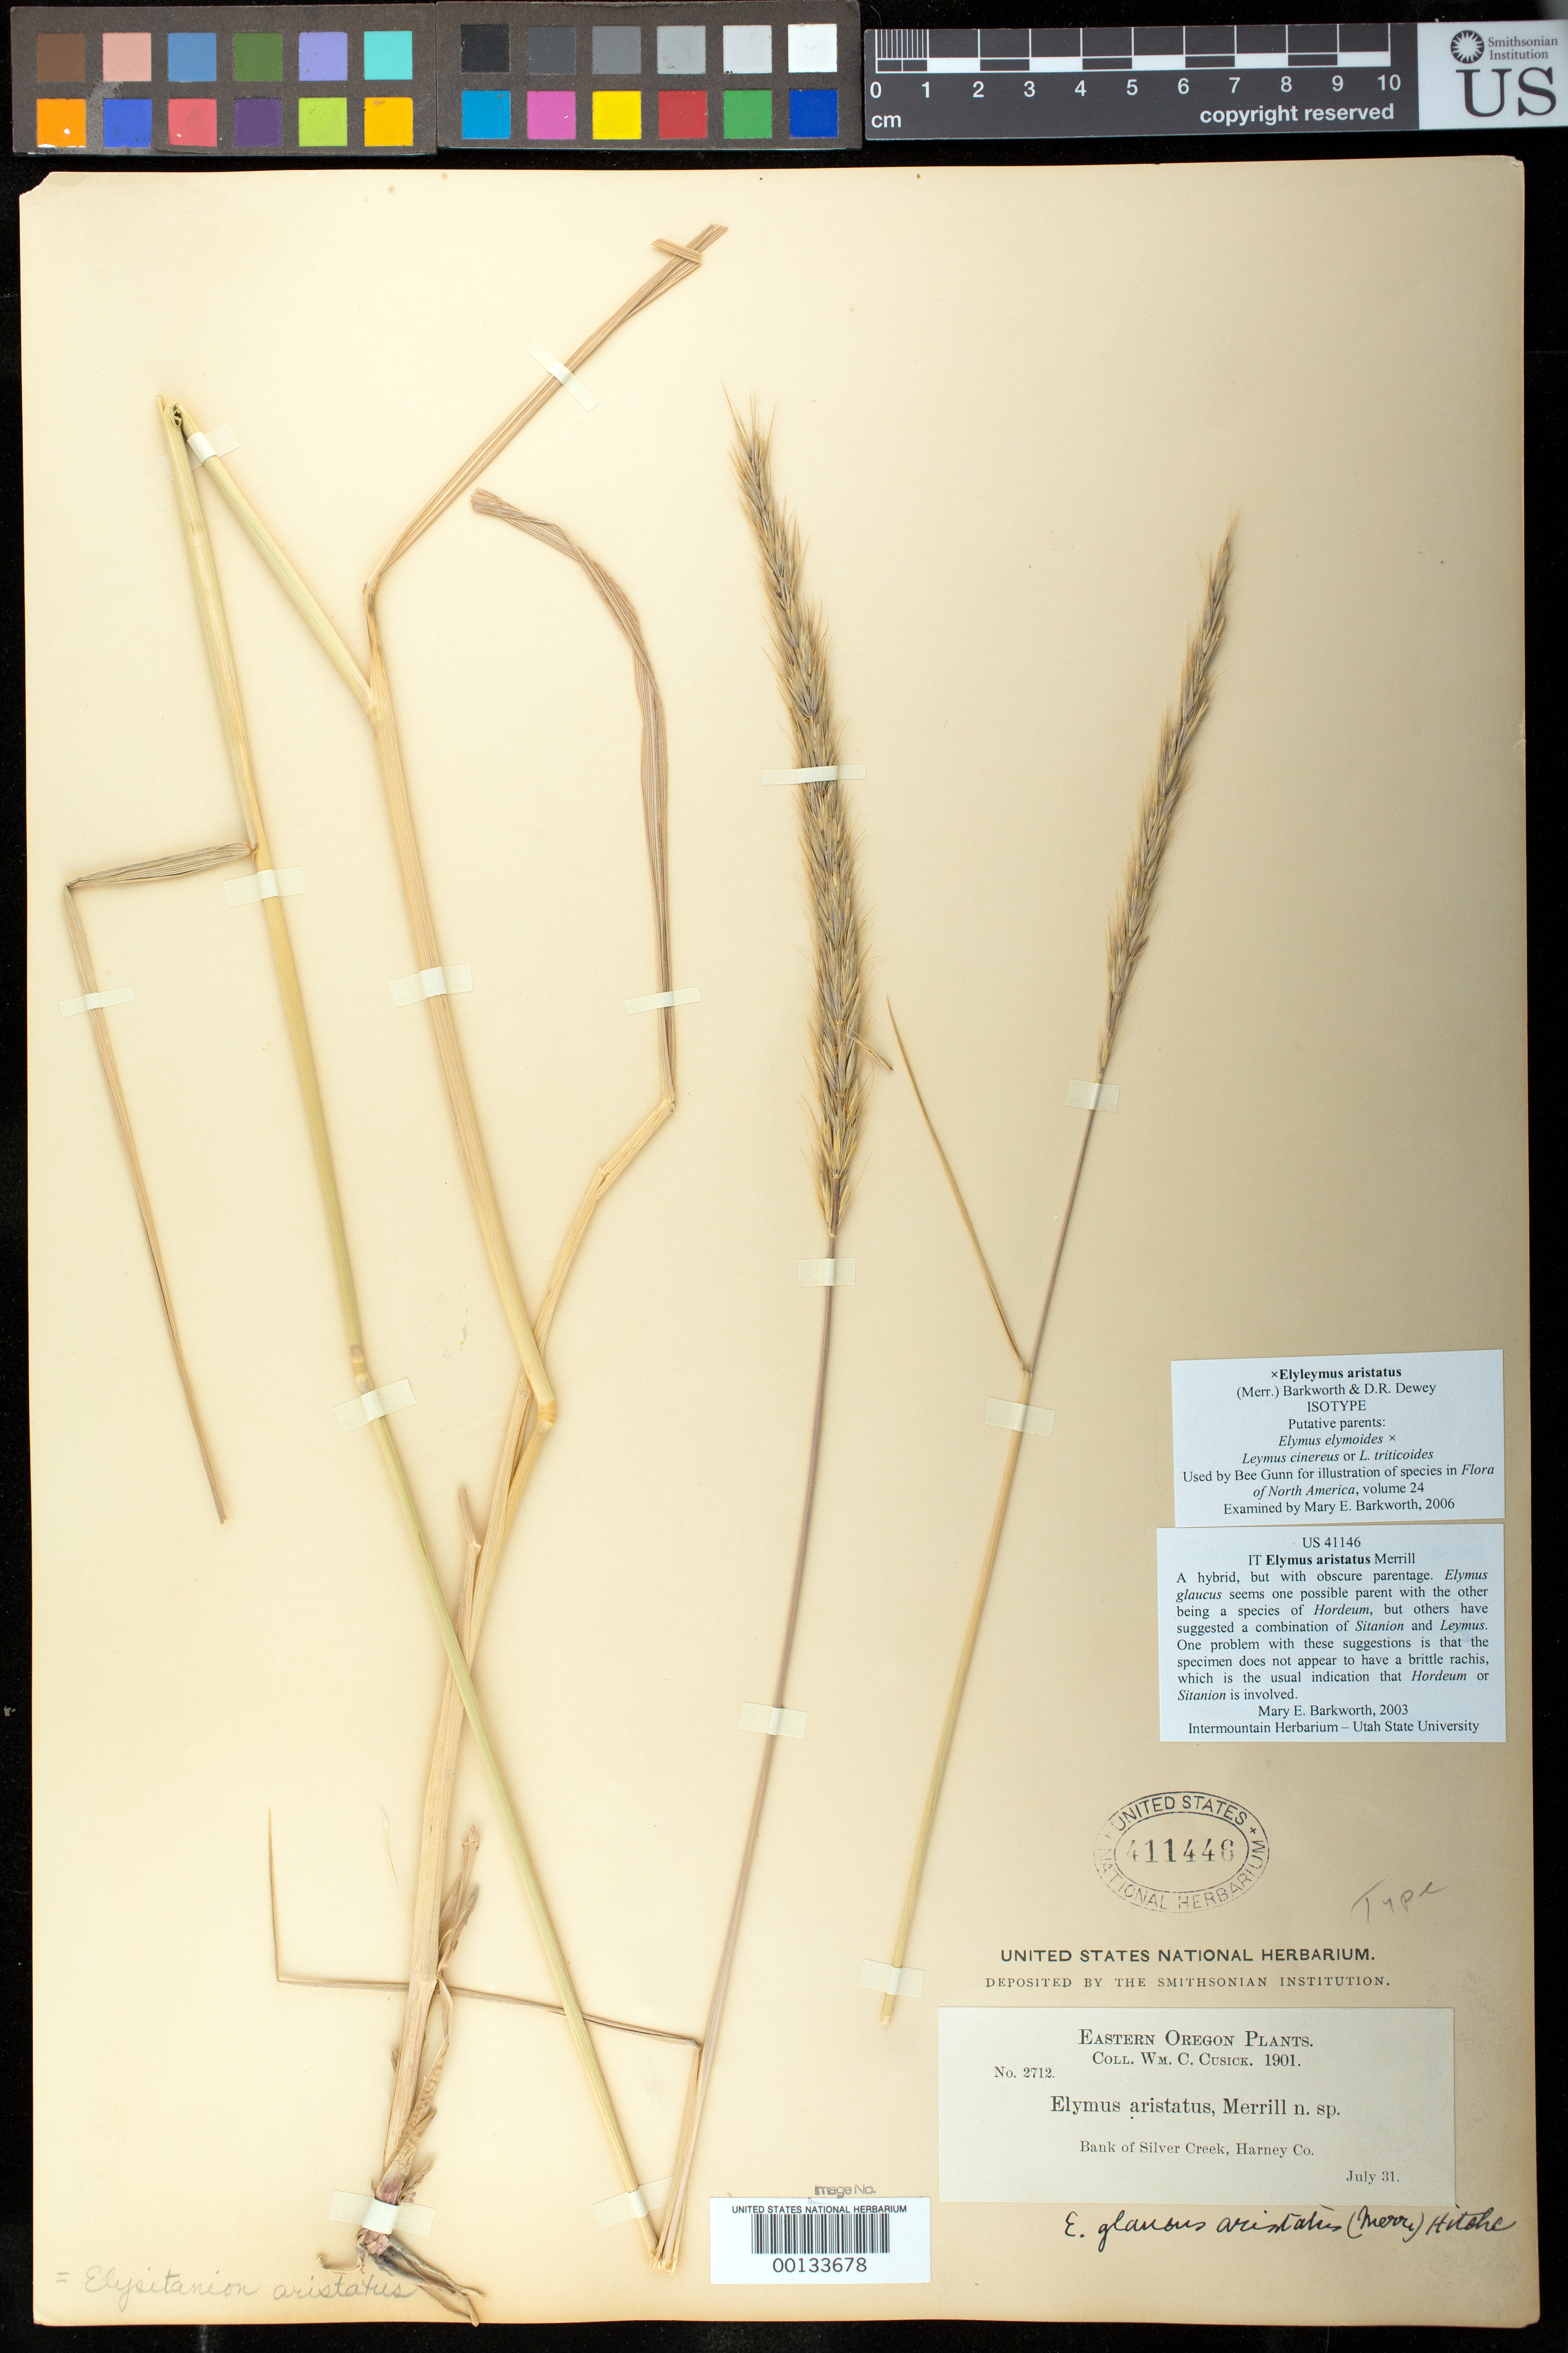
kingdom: Plantae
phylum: Tracheophyta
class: Liliopsida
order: Poales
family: Poaceae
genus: Elymus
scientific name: Elymus aristatus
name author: Merr.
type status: Type Collection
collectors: W. C. Cusick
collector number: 2712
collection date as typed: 31 Jul 1901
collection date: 1901-07-31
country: United States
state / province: Oregon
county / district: Harney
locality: Silver Creek.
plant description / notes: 2 US duplicates are recorded as "isotypes" (and annotated as such by M. Barkworth, 2003) but protologue cites "type specimen" without indicating where type deposited. One of the US sheets (USNH 2209956) may be the holotype?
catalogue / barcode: US 411446